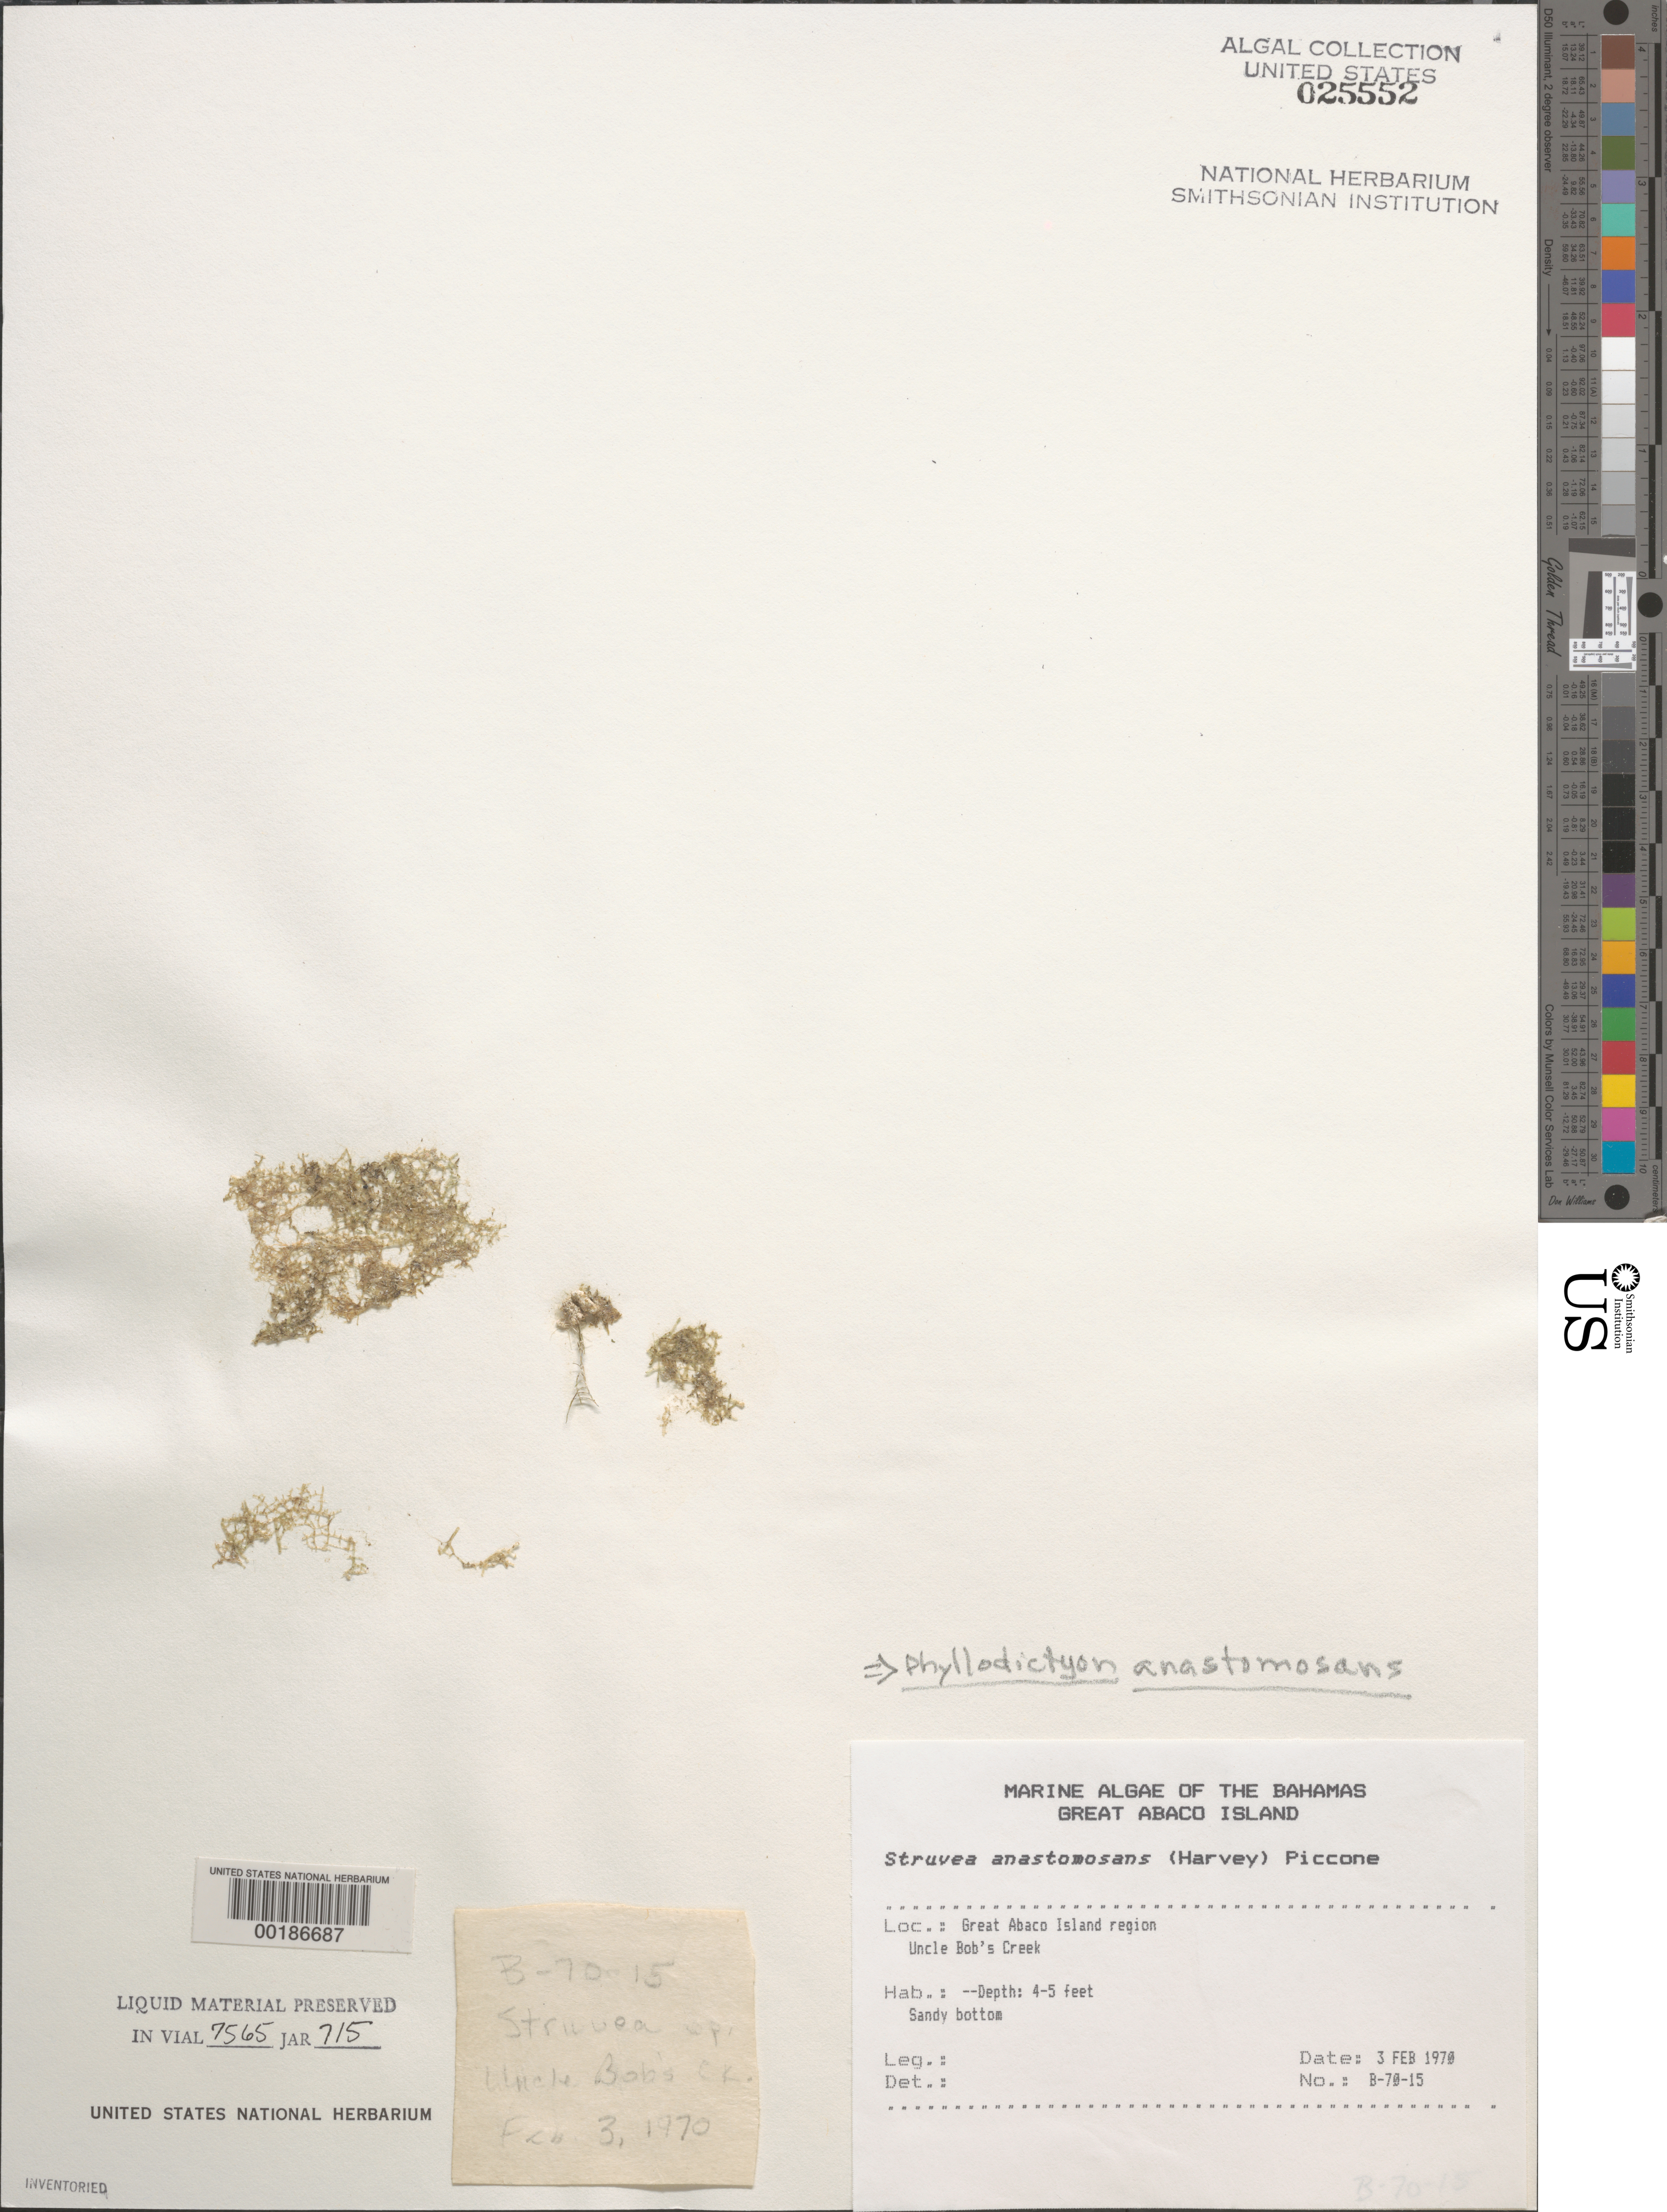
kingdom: Plantae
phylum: Chlorophyta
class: Ulvophyceae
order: Siphonocladales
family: Boodleaceae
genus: Phyllodictyon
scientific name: Phyllodictyon anastomosans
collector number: B-70-15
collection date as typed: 03 Feb 1970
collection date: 1970-02-03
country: Bahamas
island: Great Abaco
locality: Uncle Bob's Creek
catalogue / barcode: US 25552